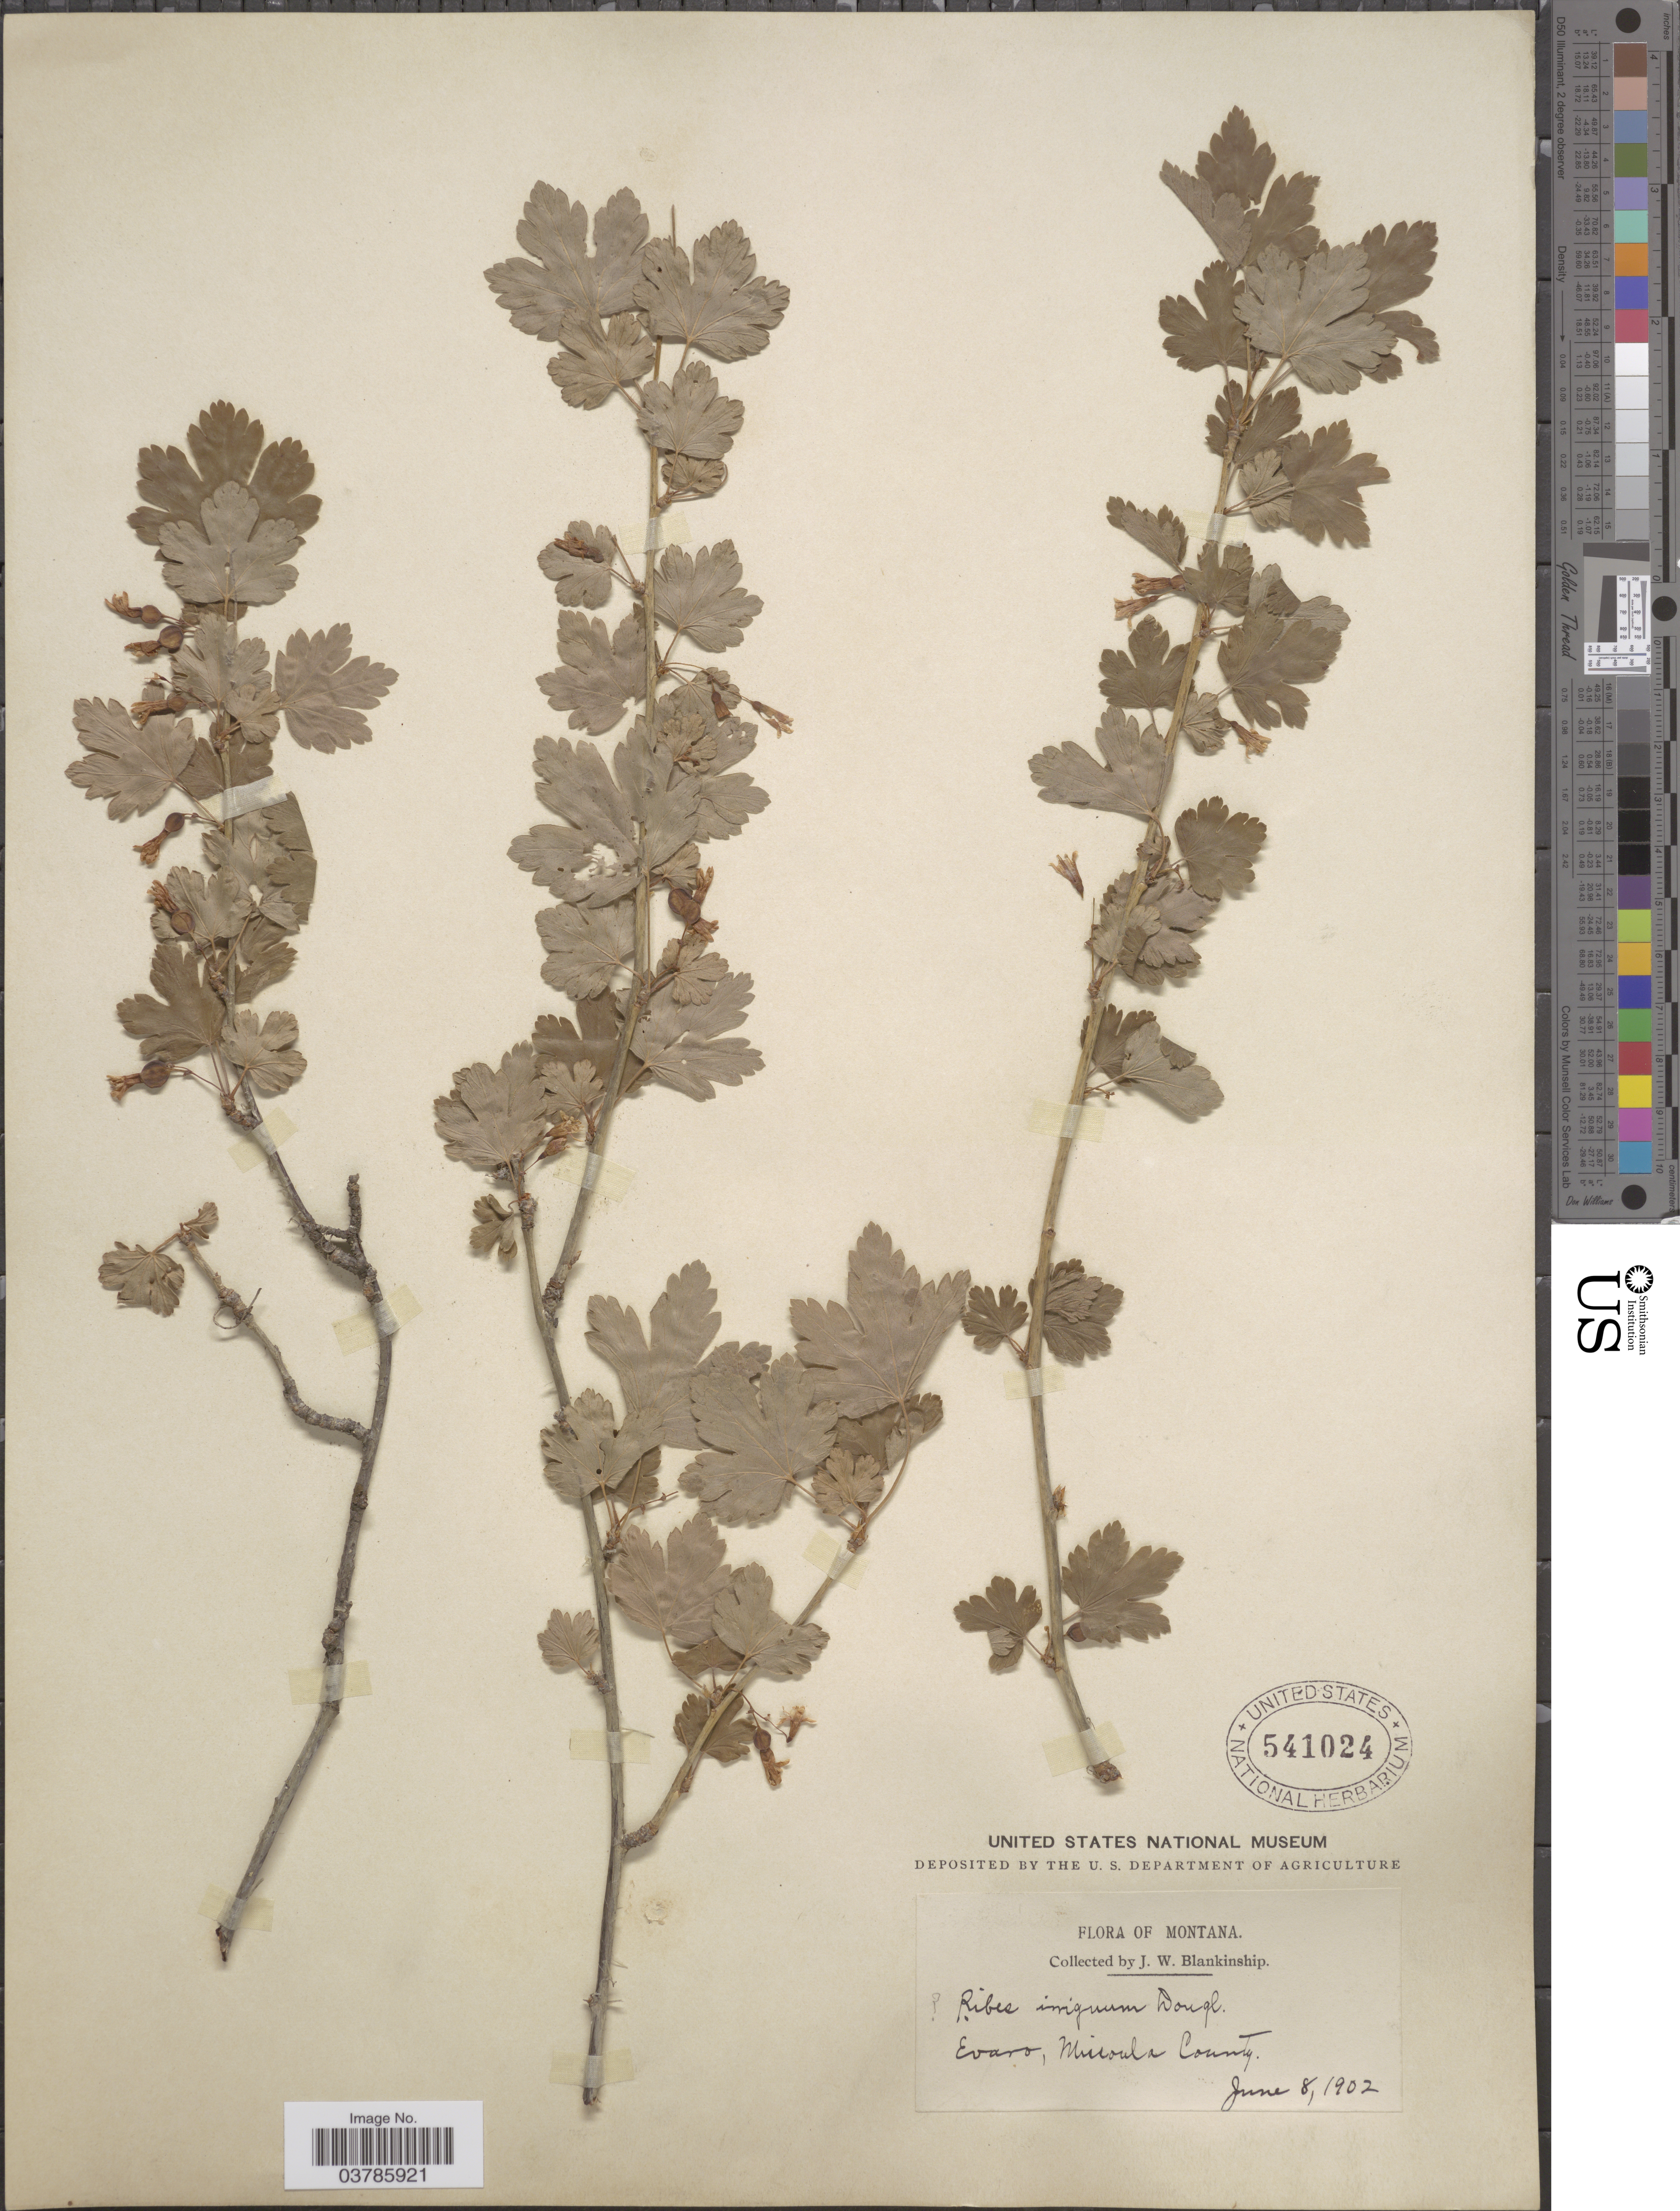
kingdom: Plantae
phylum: Tracheophyta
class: Magnoliopsida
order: Saxifragales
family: Grossulariaceae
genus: Ribes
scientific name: Ribes oxyacanthoides var. irriguum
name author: (Douglas) Jancz.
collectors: J. W. Blankinship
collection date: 1902-06-08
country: United States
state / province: Montana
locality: Evaro, Missoula County.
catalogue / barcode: US 541024